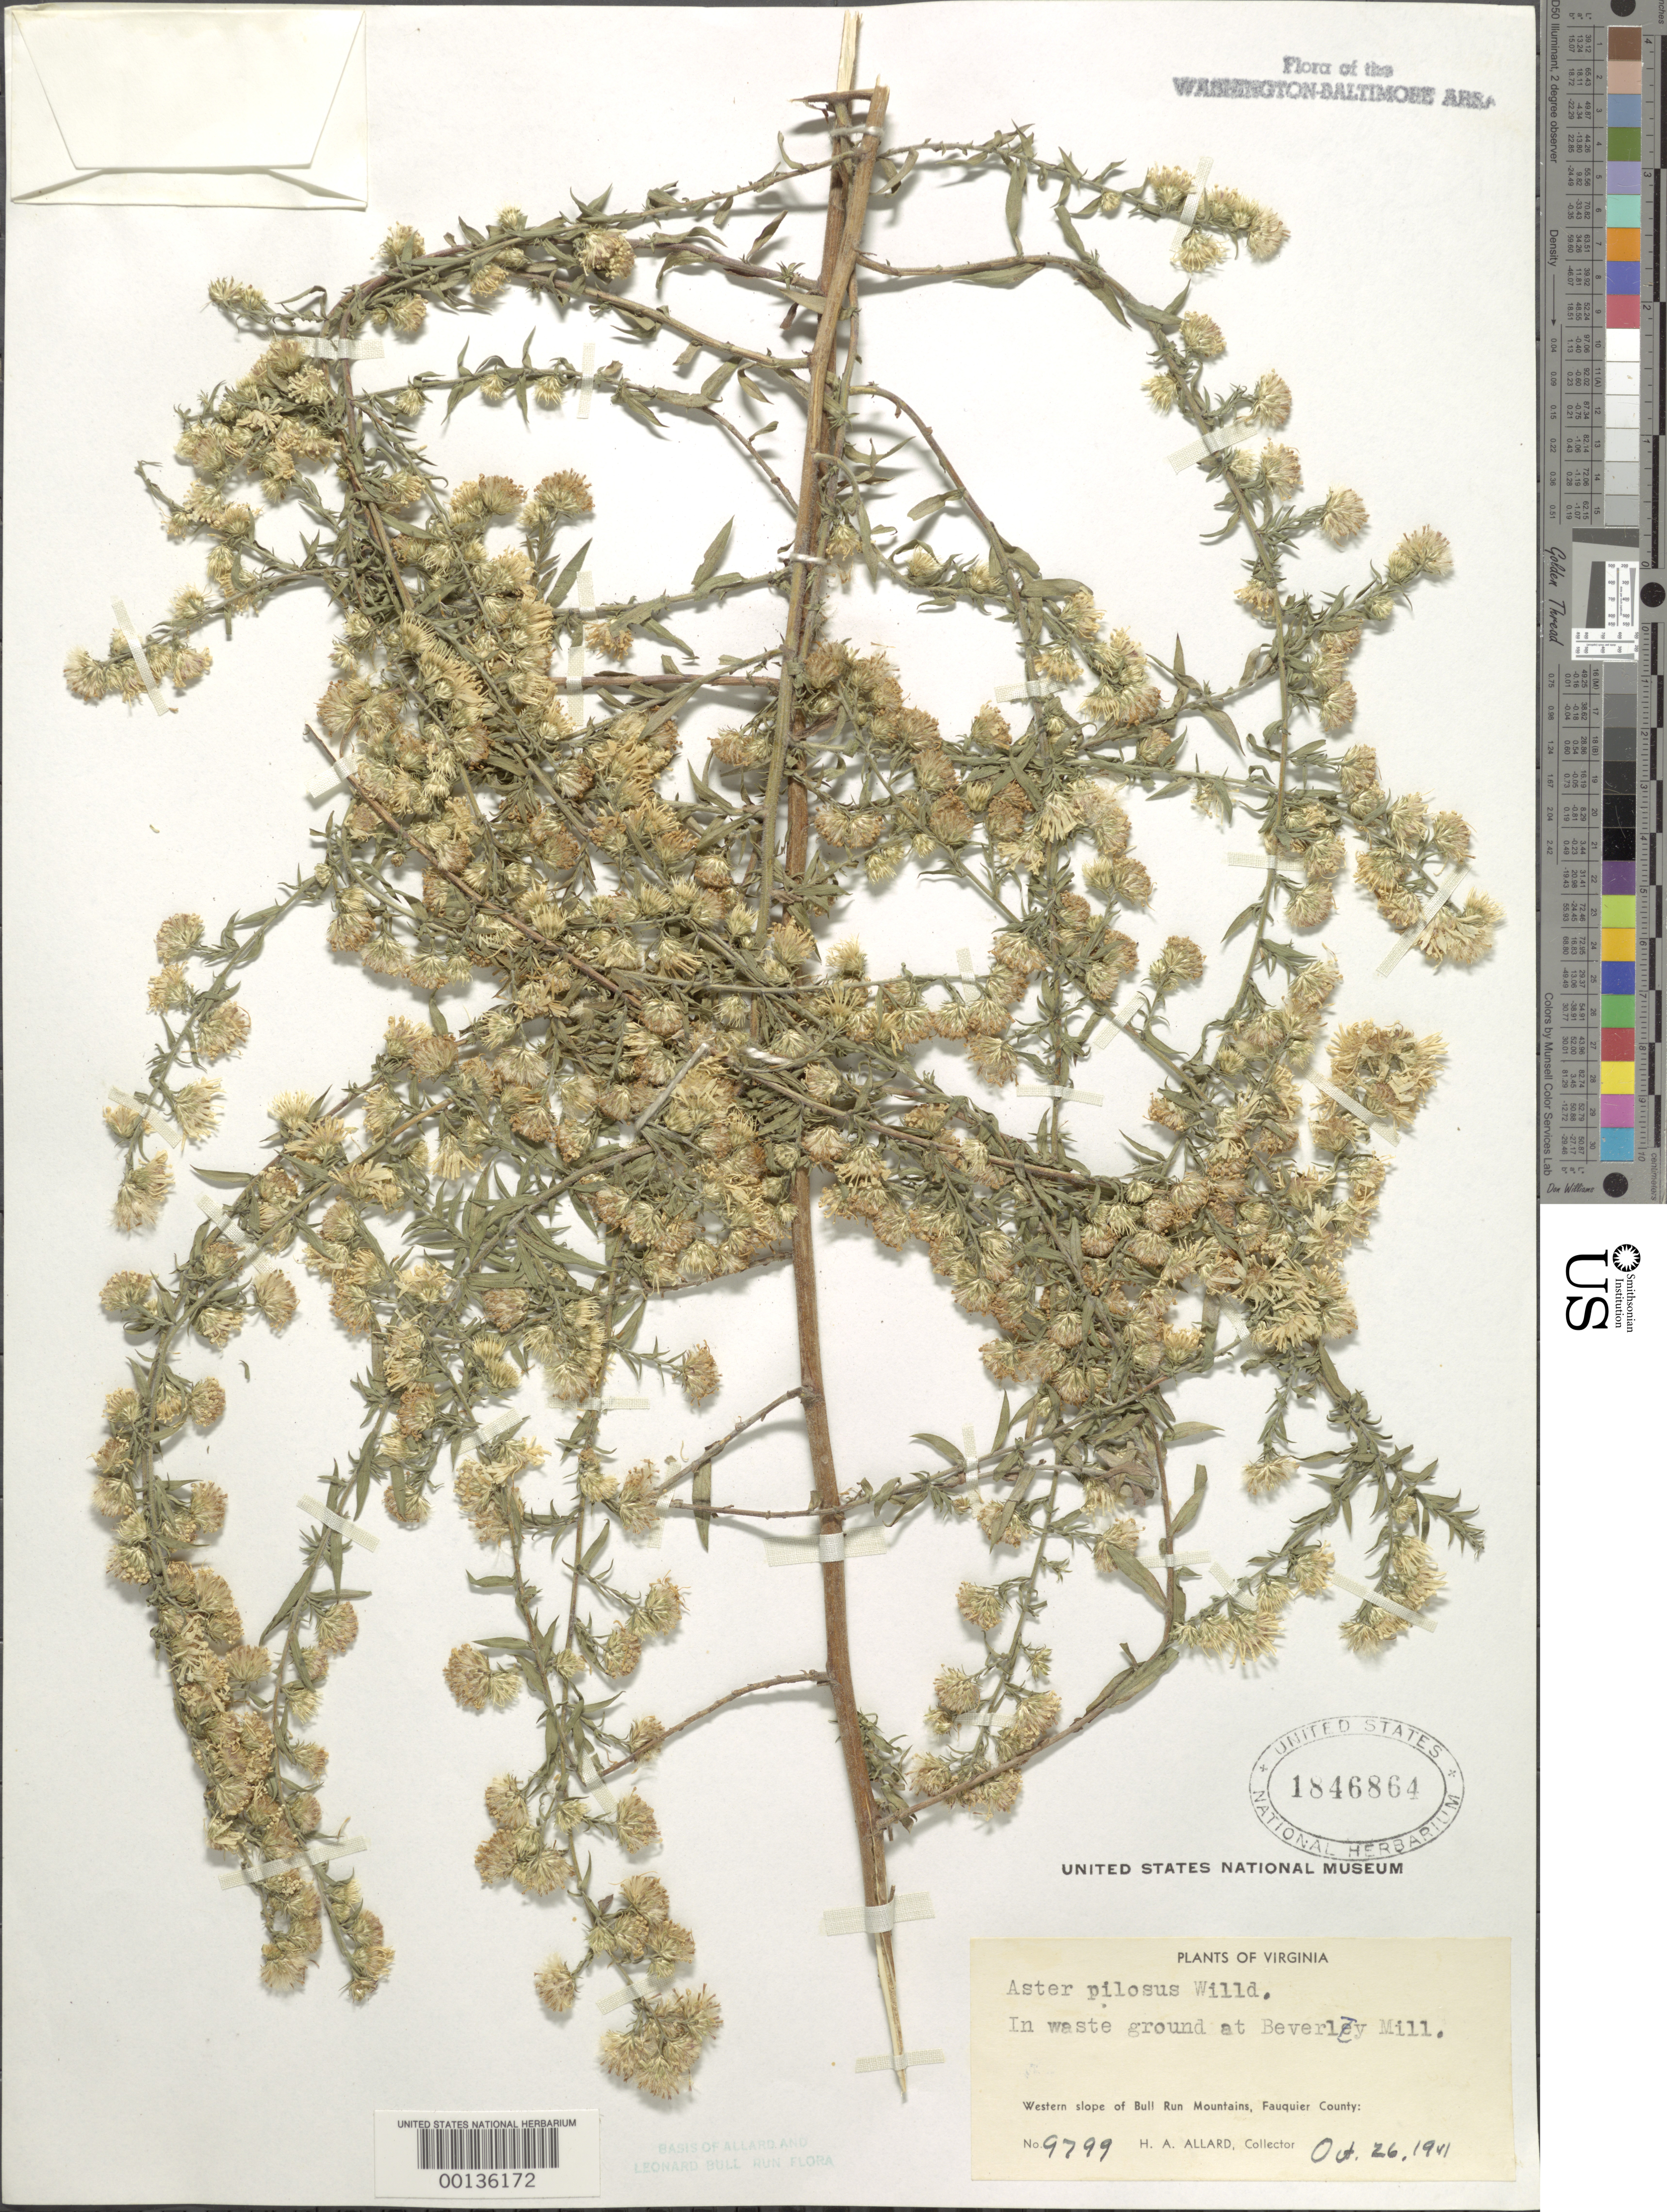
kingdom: Plantae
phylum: Tracheophyta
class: Magnoliopsida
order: Asterales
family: Asteraceae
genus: Symphyotrichum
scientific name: Symphyotrichum pilosum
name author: (Willd.) G.L. Nesom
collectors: H. A. Allard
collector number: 9799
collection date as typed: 26 Oct 1941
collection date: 1941-10-26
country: United States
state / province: Virginia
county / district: Fauquier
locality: Beverley Mill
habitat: Waste ground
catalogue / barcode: US 1846864